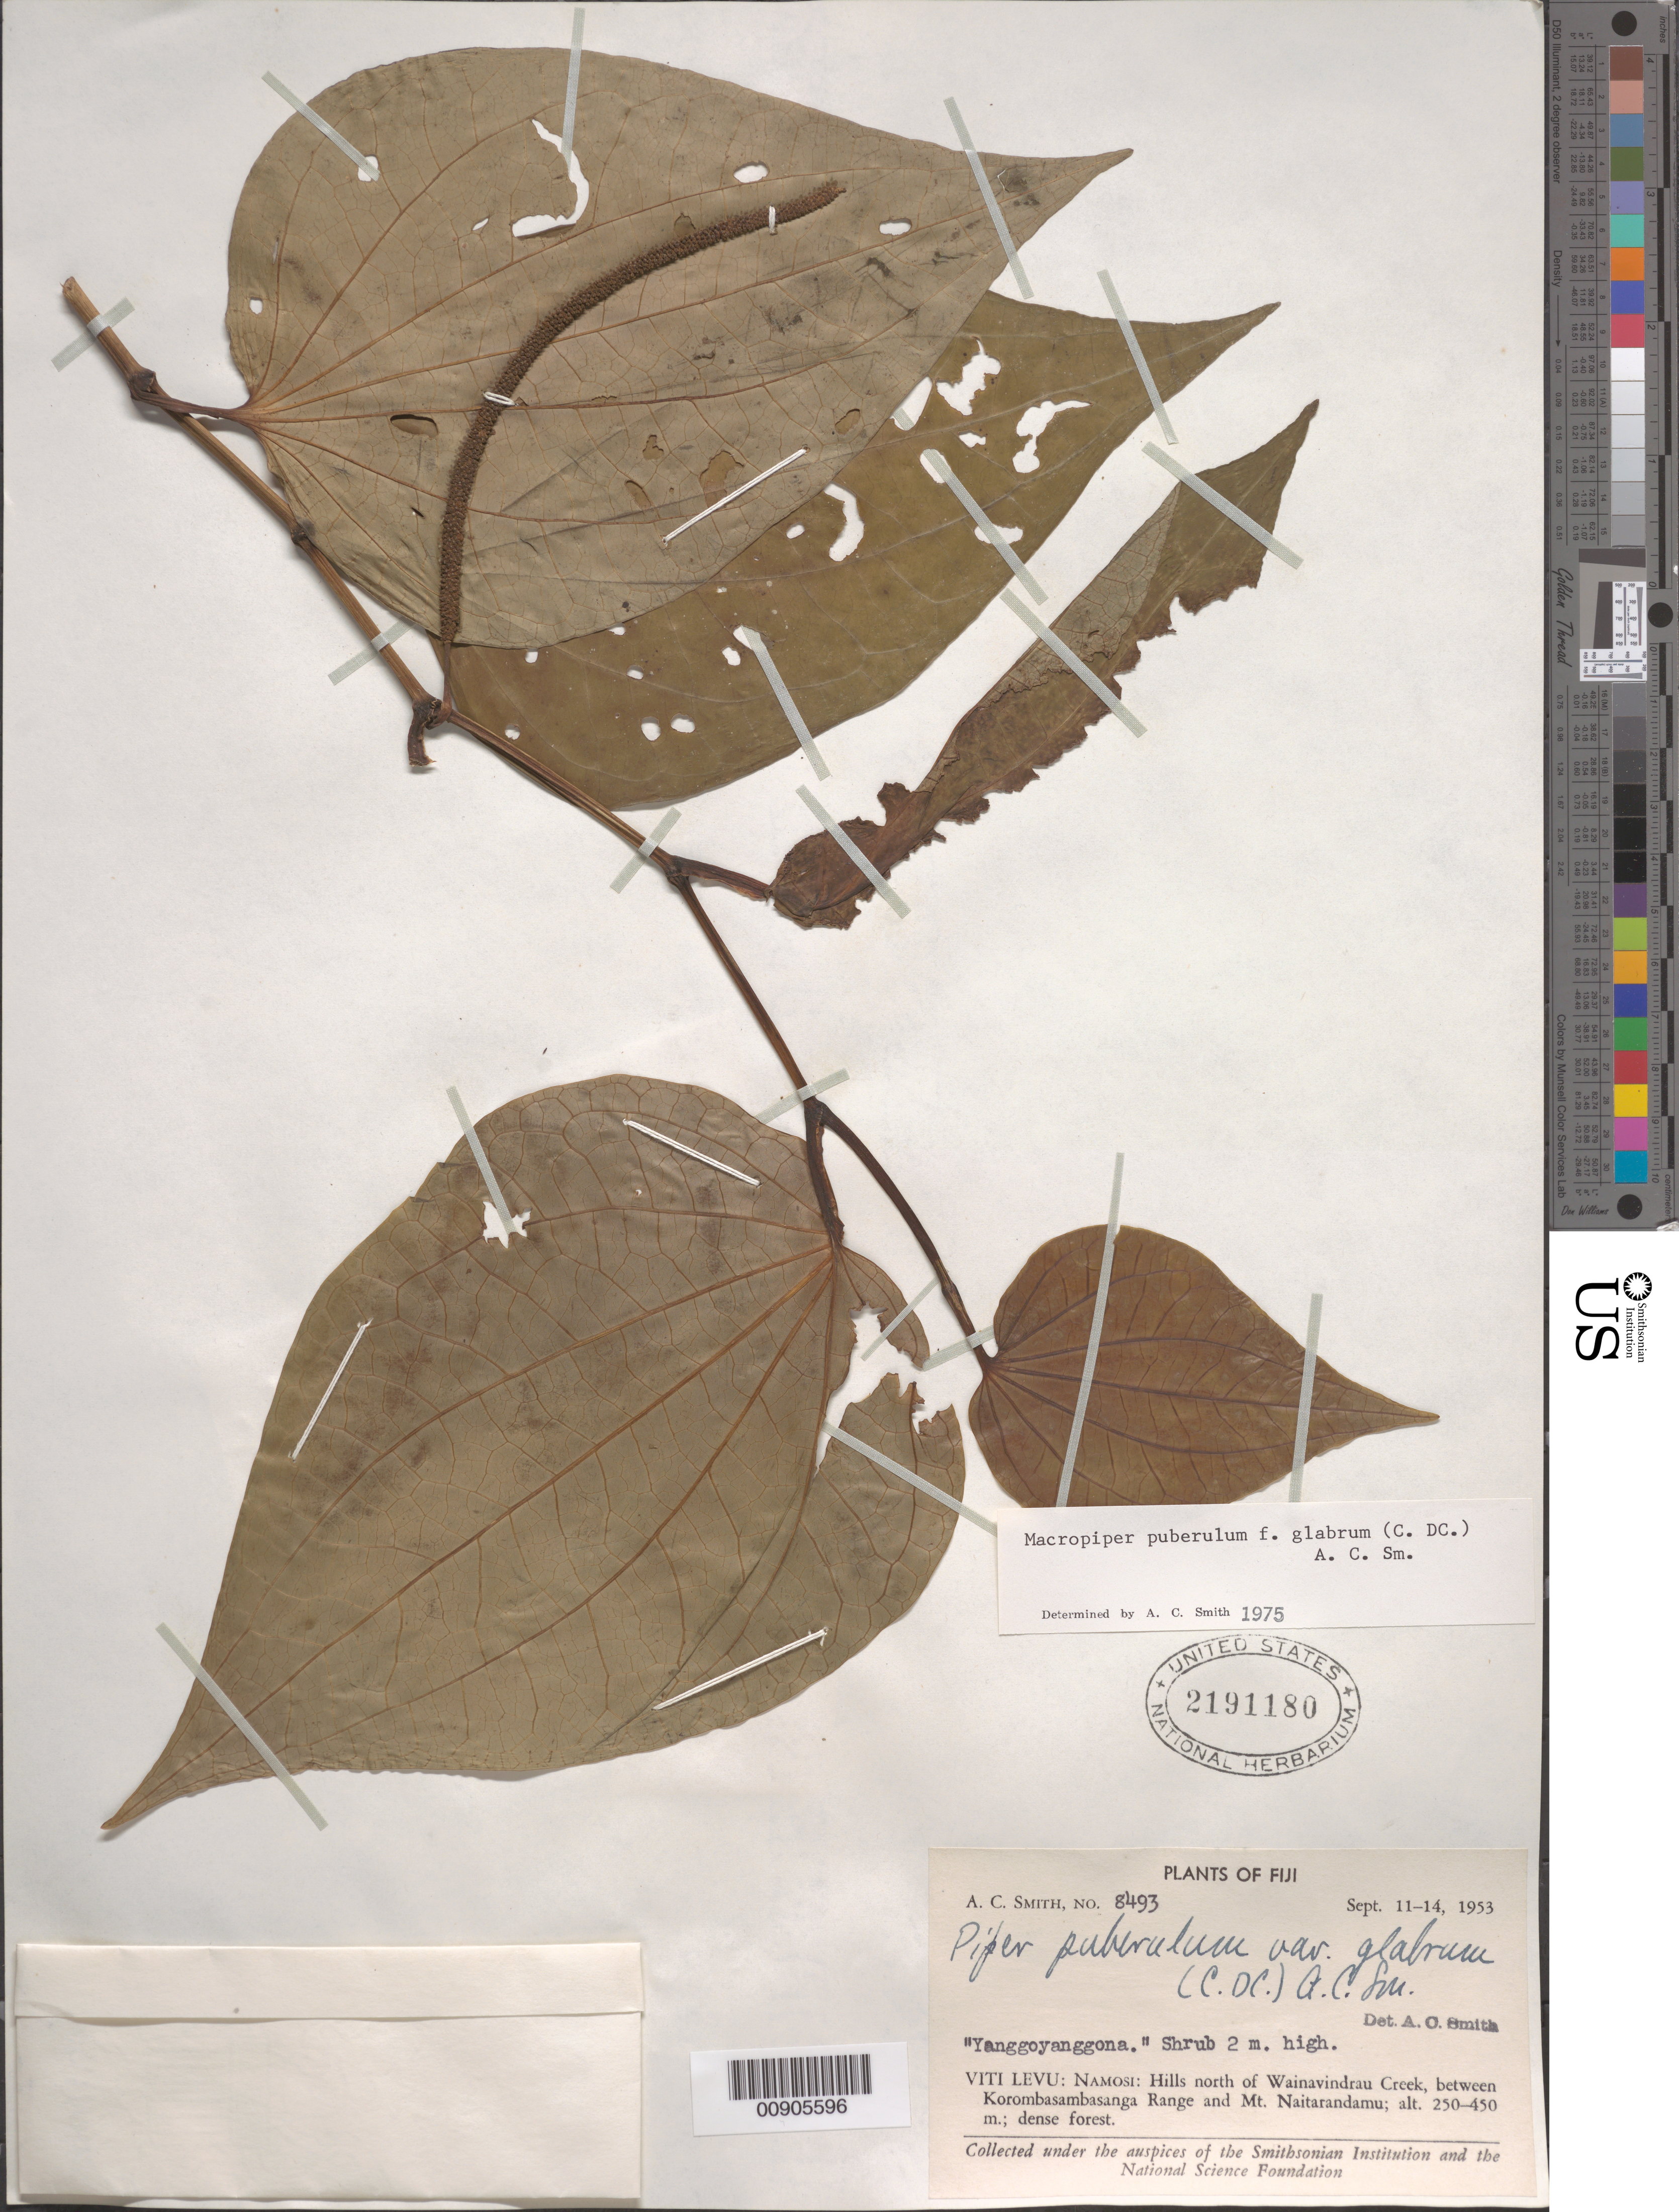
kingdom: Plantae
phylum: Tracheophyta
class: Magnoliopsida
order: Piperales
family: Piperaceae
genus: Piper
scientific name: Piper puberulum var. glabrum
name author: (C. DC.) C.A. Sm.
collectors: C. A. Smith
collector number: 8493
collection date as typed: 11 Sep 1953 to 14 Sep 1953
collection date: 1953-09-11/1953-09-14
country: Fiji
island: Viti Levu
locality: Namosi: Hills N. of Wainavindrau Creek, between Korombasambasanga Range and Mt. Naitarandamu.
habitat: Dense forest.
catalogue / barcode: US 2191180